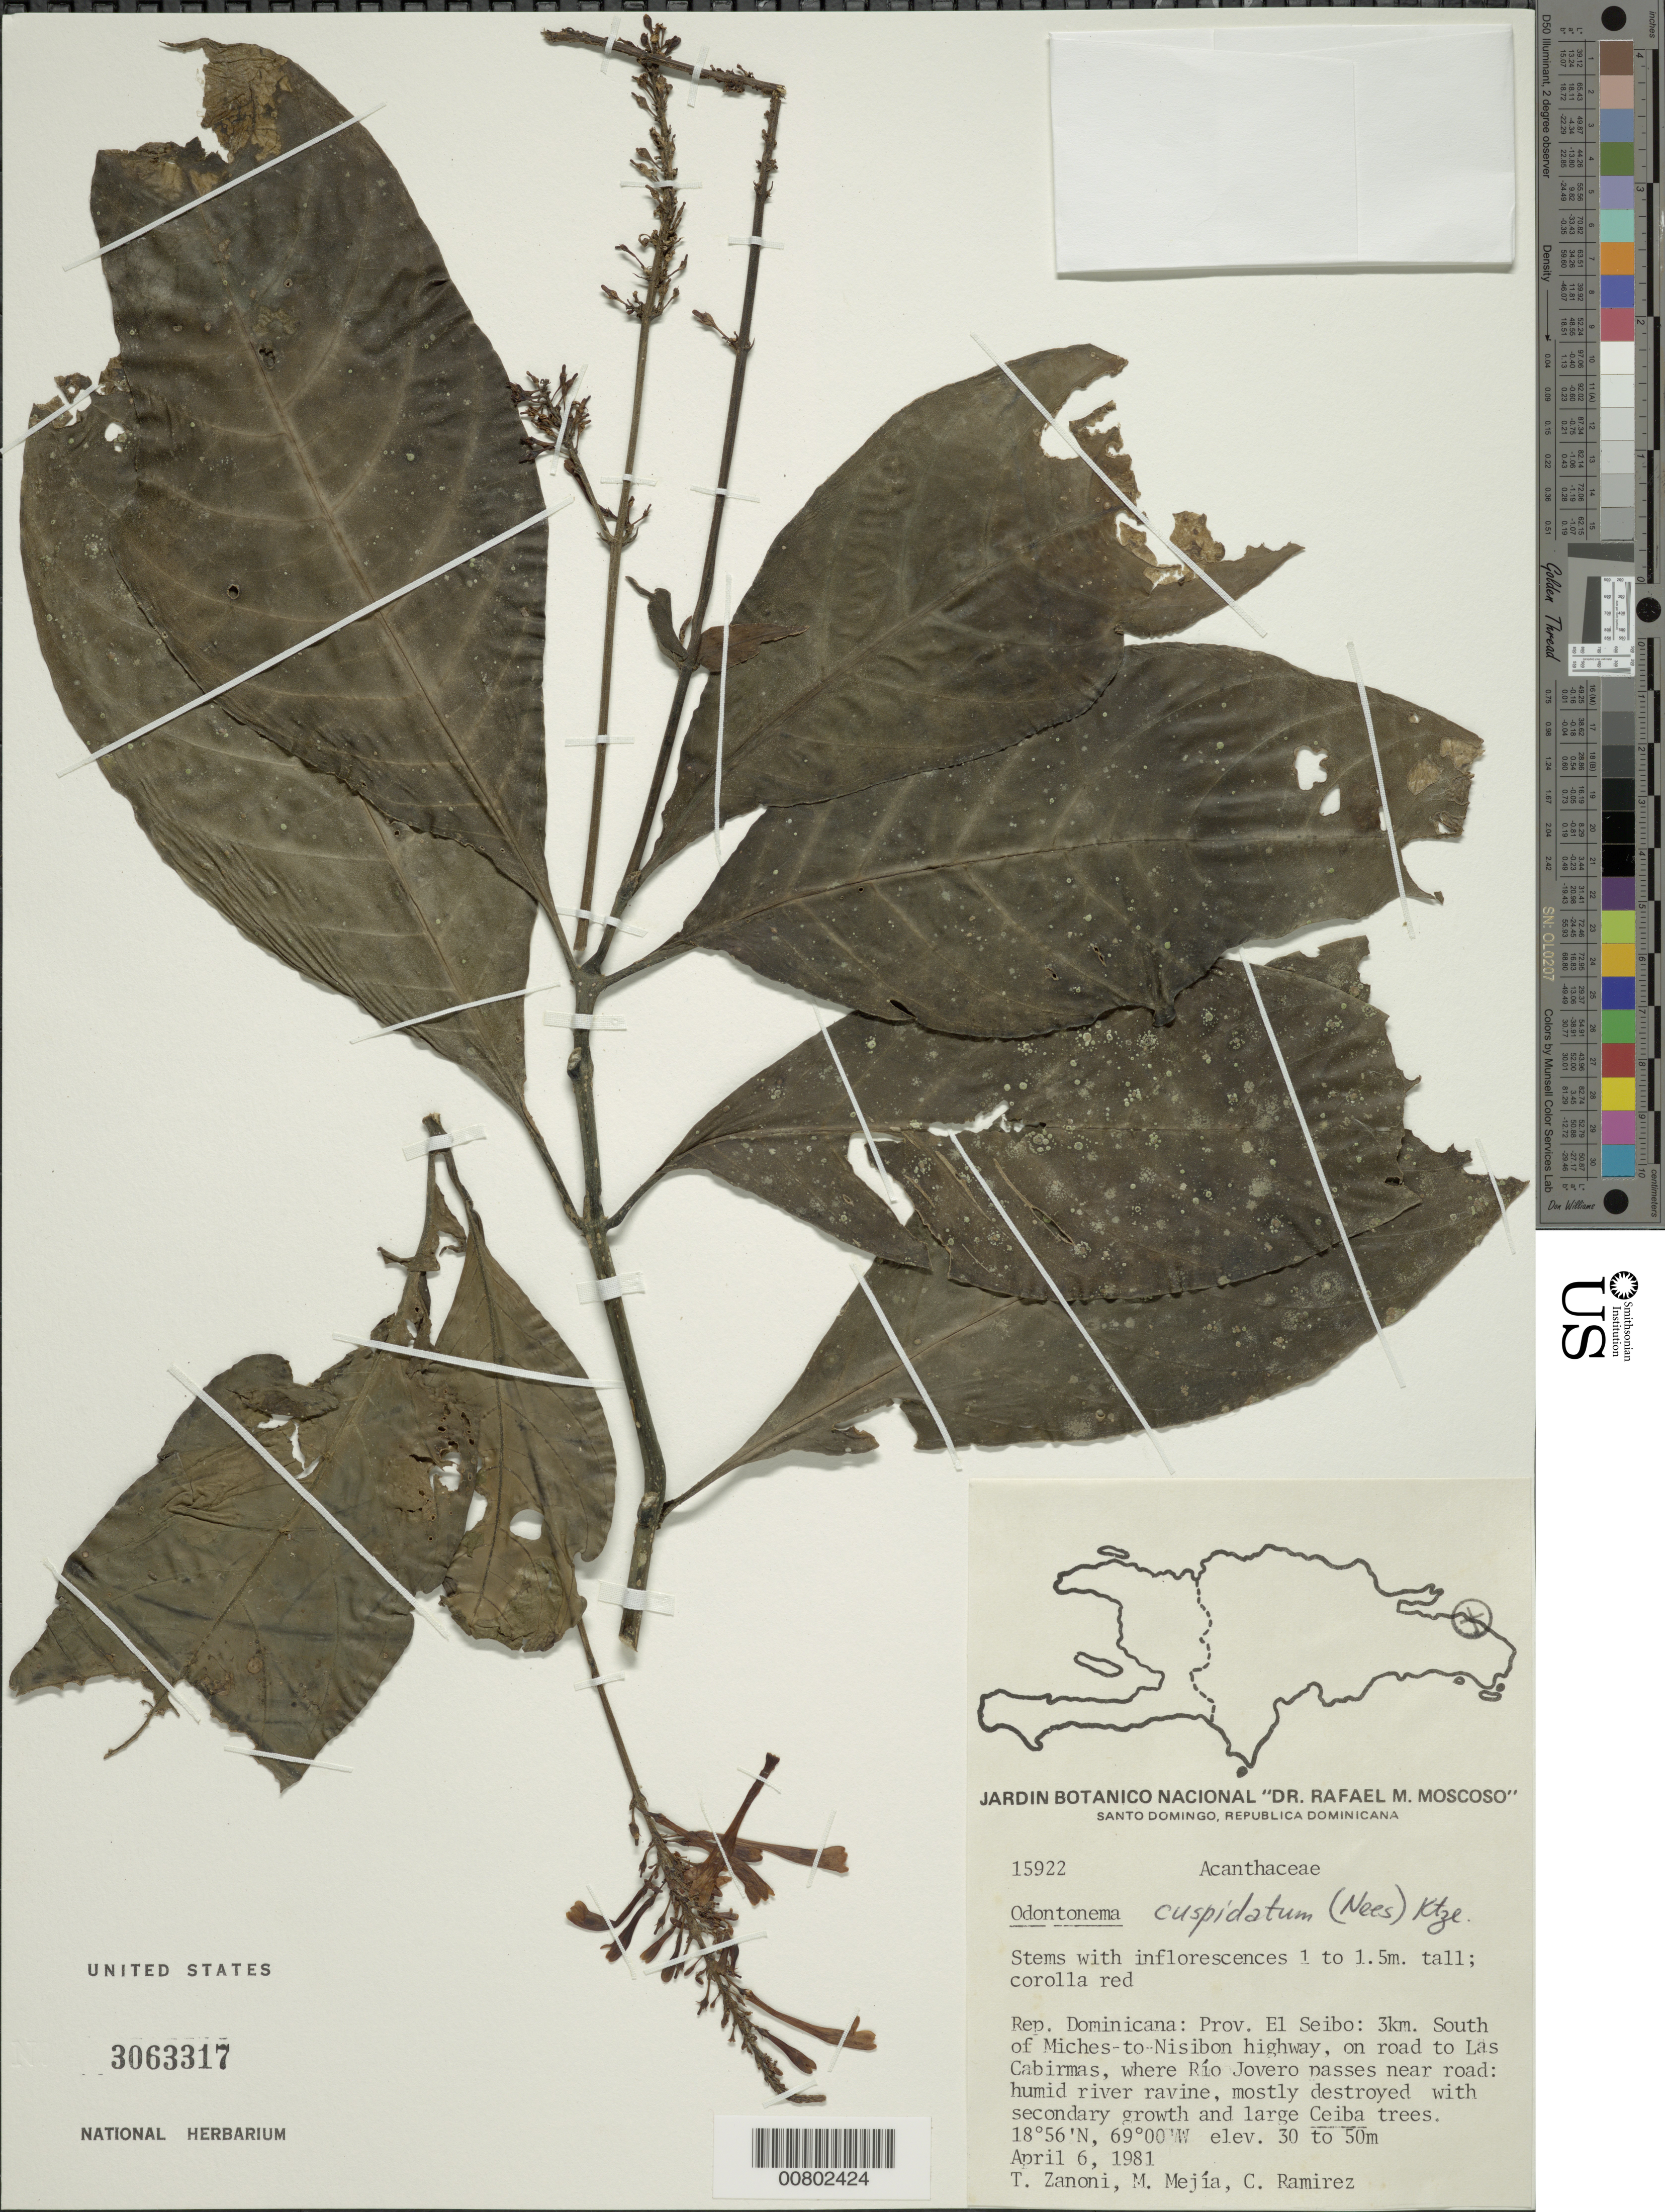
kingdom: Plantae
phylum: Tracheophyta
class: Magnoliopsida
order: Lamiales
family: Acanthaceae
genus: Odontonema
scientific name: Odontonema cuspidatum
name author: (Nees) Kuntze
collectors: T. A. Zanoni, M. Mejia & C. Ramirez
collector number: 15922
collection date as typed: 06 Apr 1981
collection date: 1981-04-06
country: Dominican Republic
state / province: El Seibo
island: Hispaniola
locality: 3 km S of Miches-to-Nisibon highway, on road to Las Cabirmas, where Río Jovero passes near road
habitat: Humid river ravine, mostly destroyed with secondary growth and large Ceiba trees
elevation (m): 30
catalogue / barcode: US 3063317